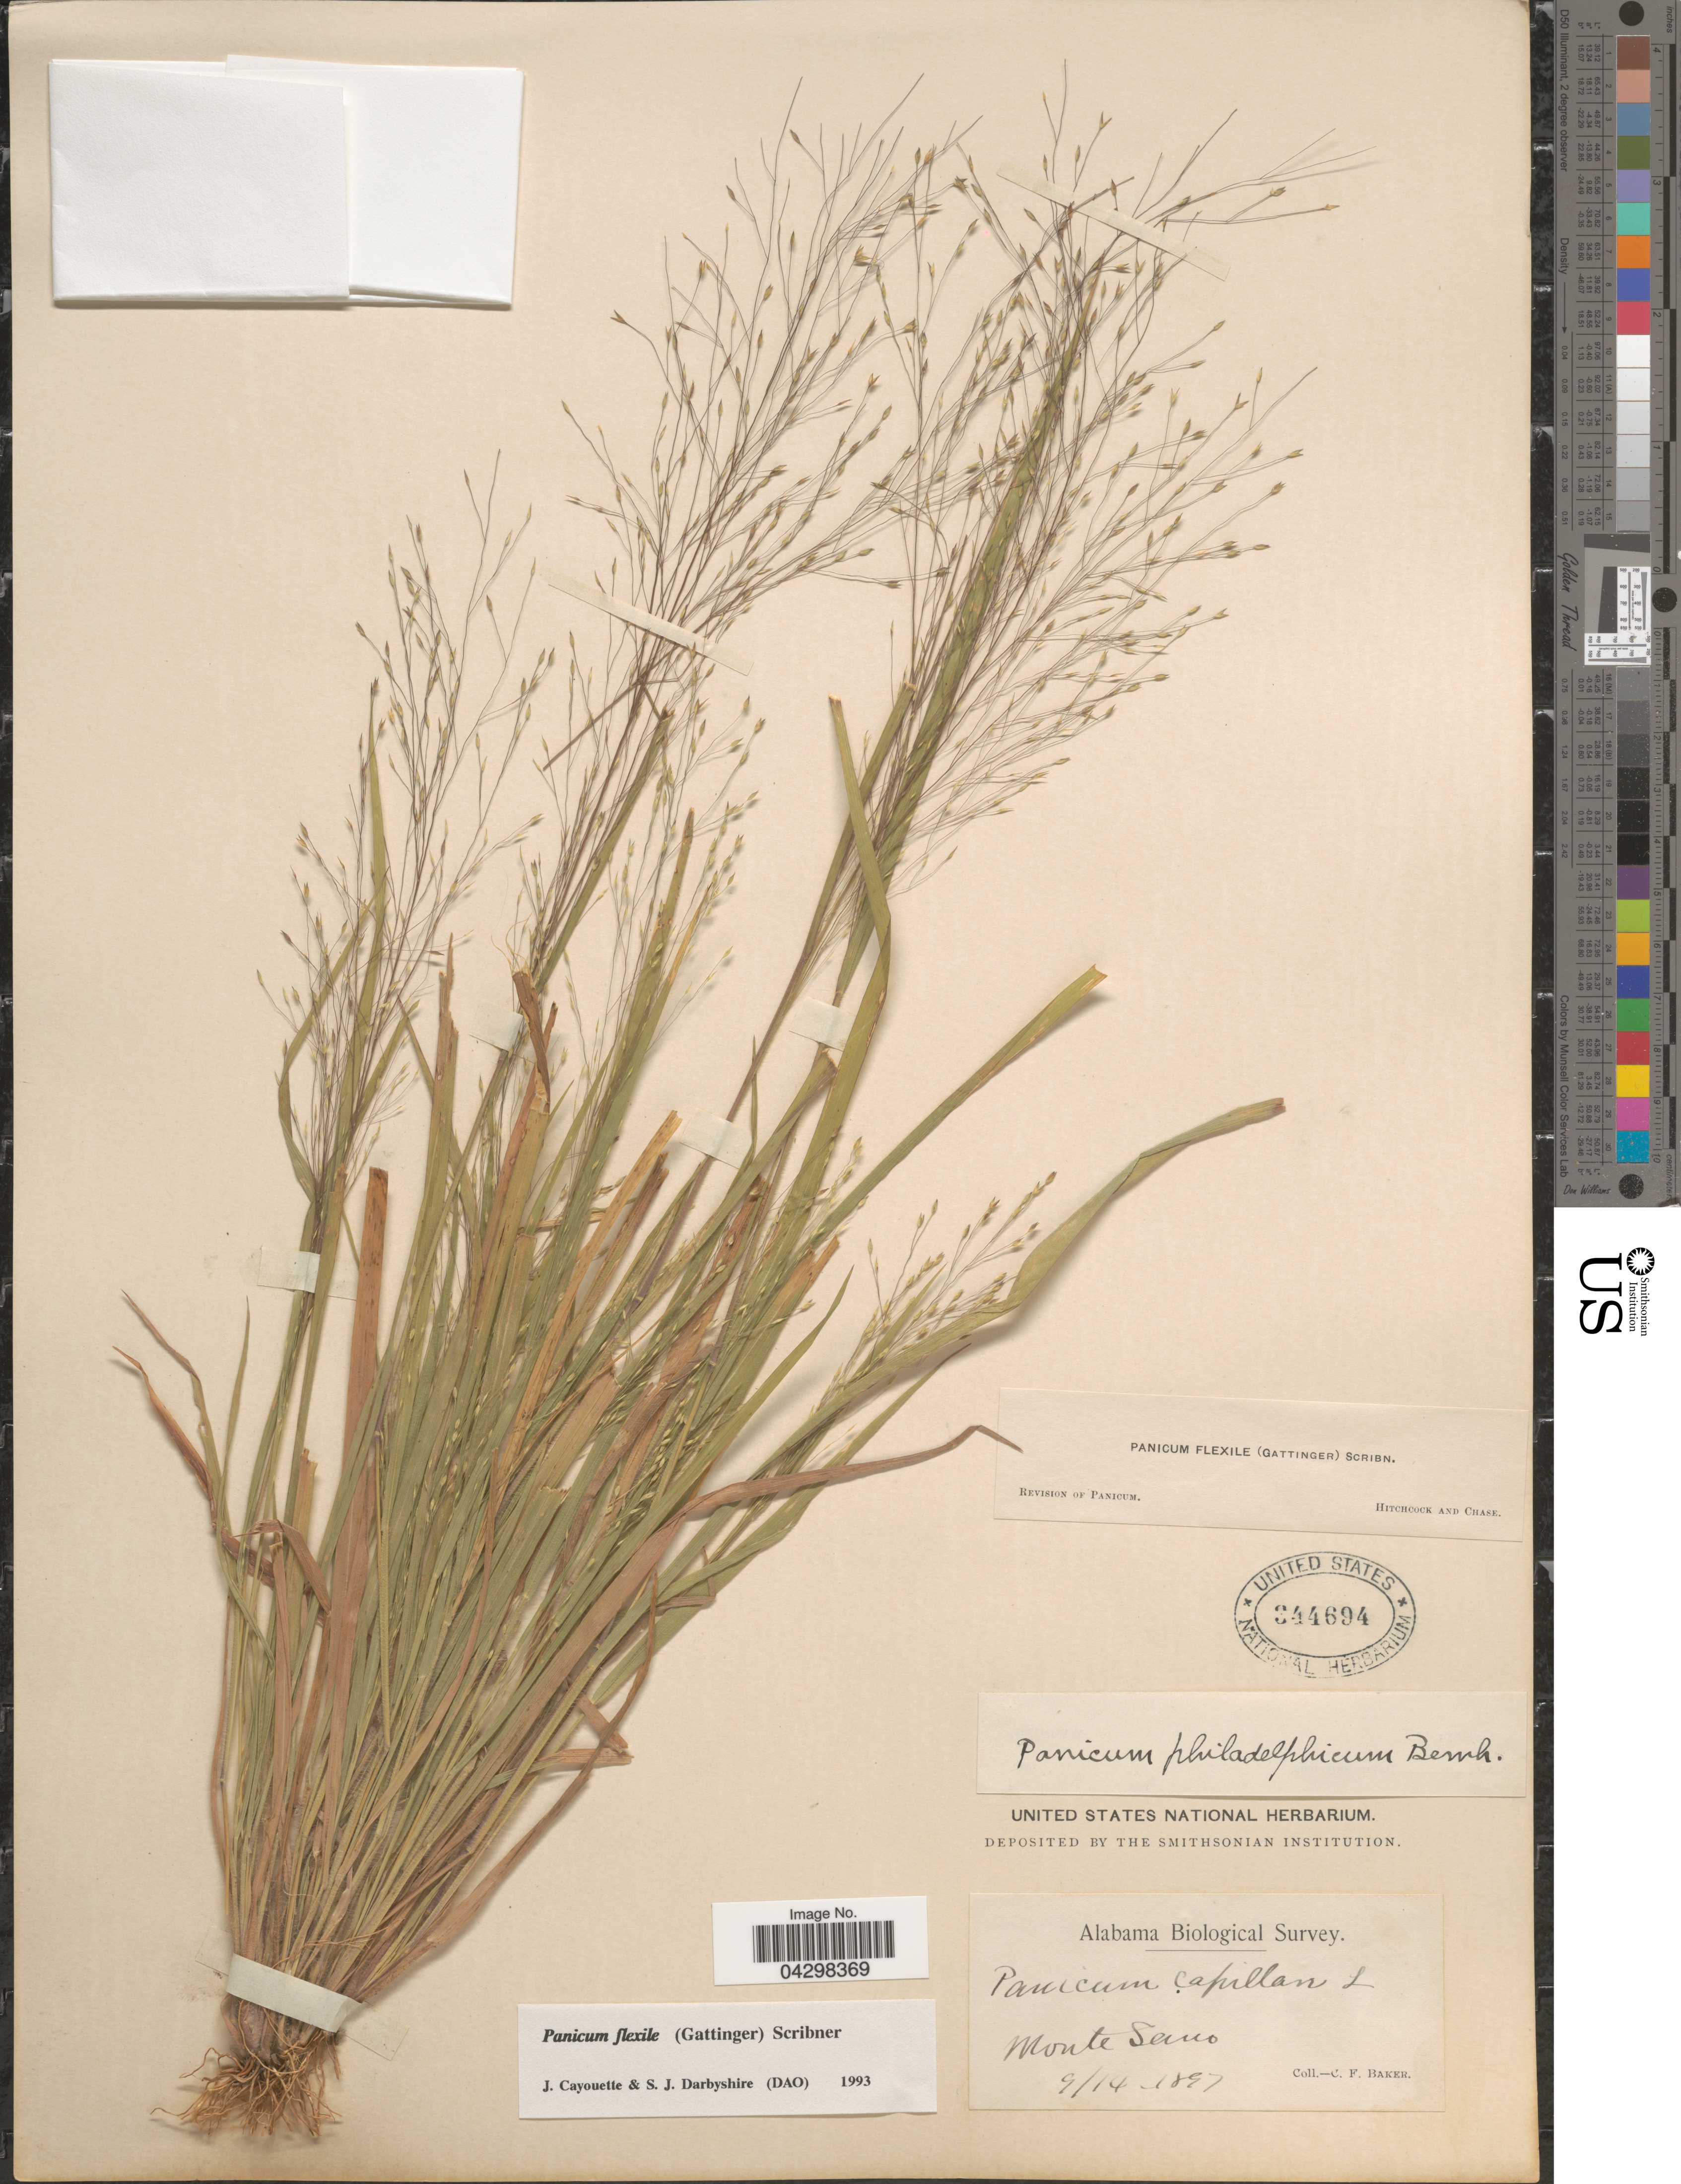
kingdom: Plantae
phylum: Tracheophyta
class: Liliopsida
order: Poales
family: Poaceae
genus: Panicum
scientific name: Panicum flexile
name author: (Gatt.) Scribn.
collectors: C. F. Baker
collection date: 1897-09-14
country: United States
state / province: Alabama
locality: Alabama Biological Survey. Monte Sano.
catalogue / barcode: US 344694